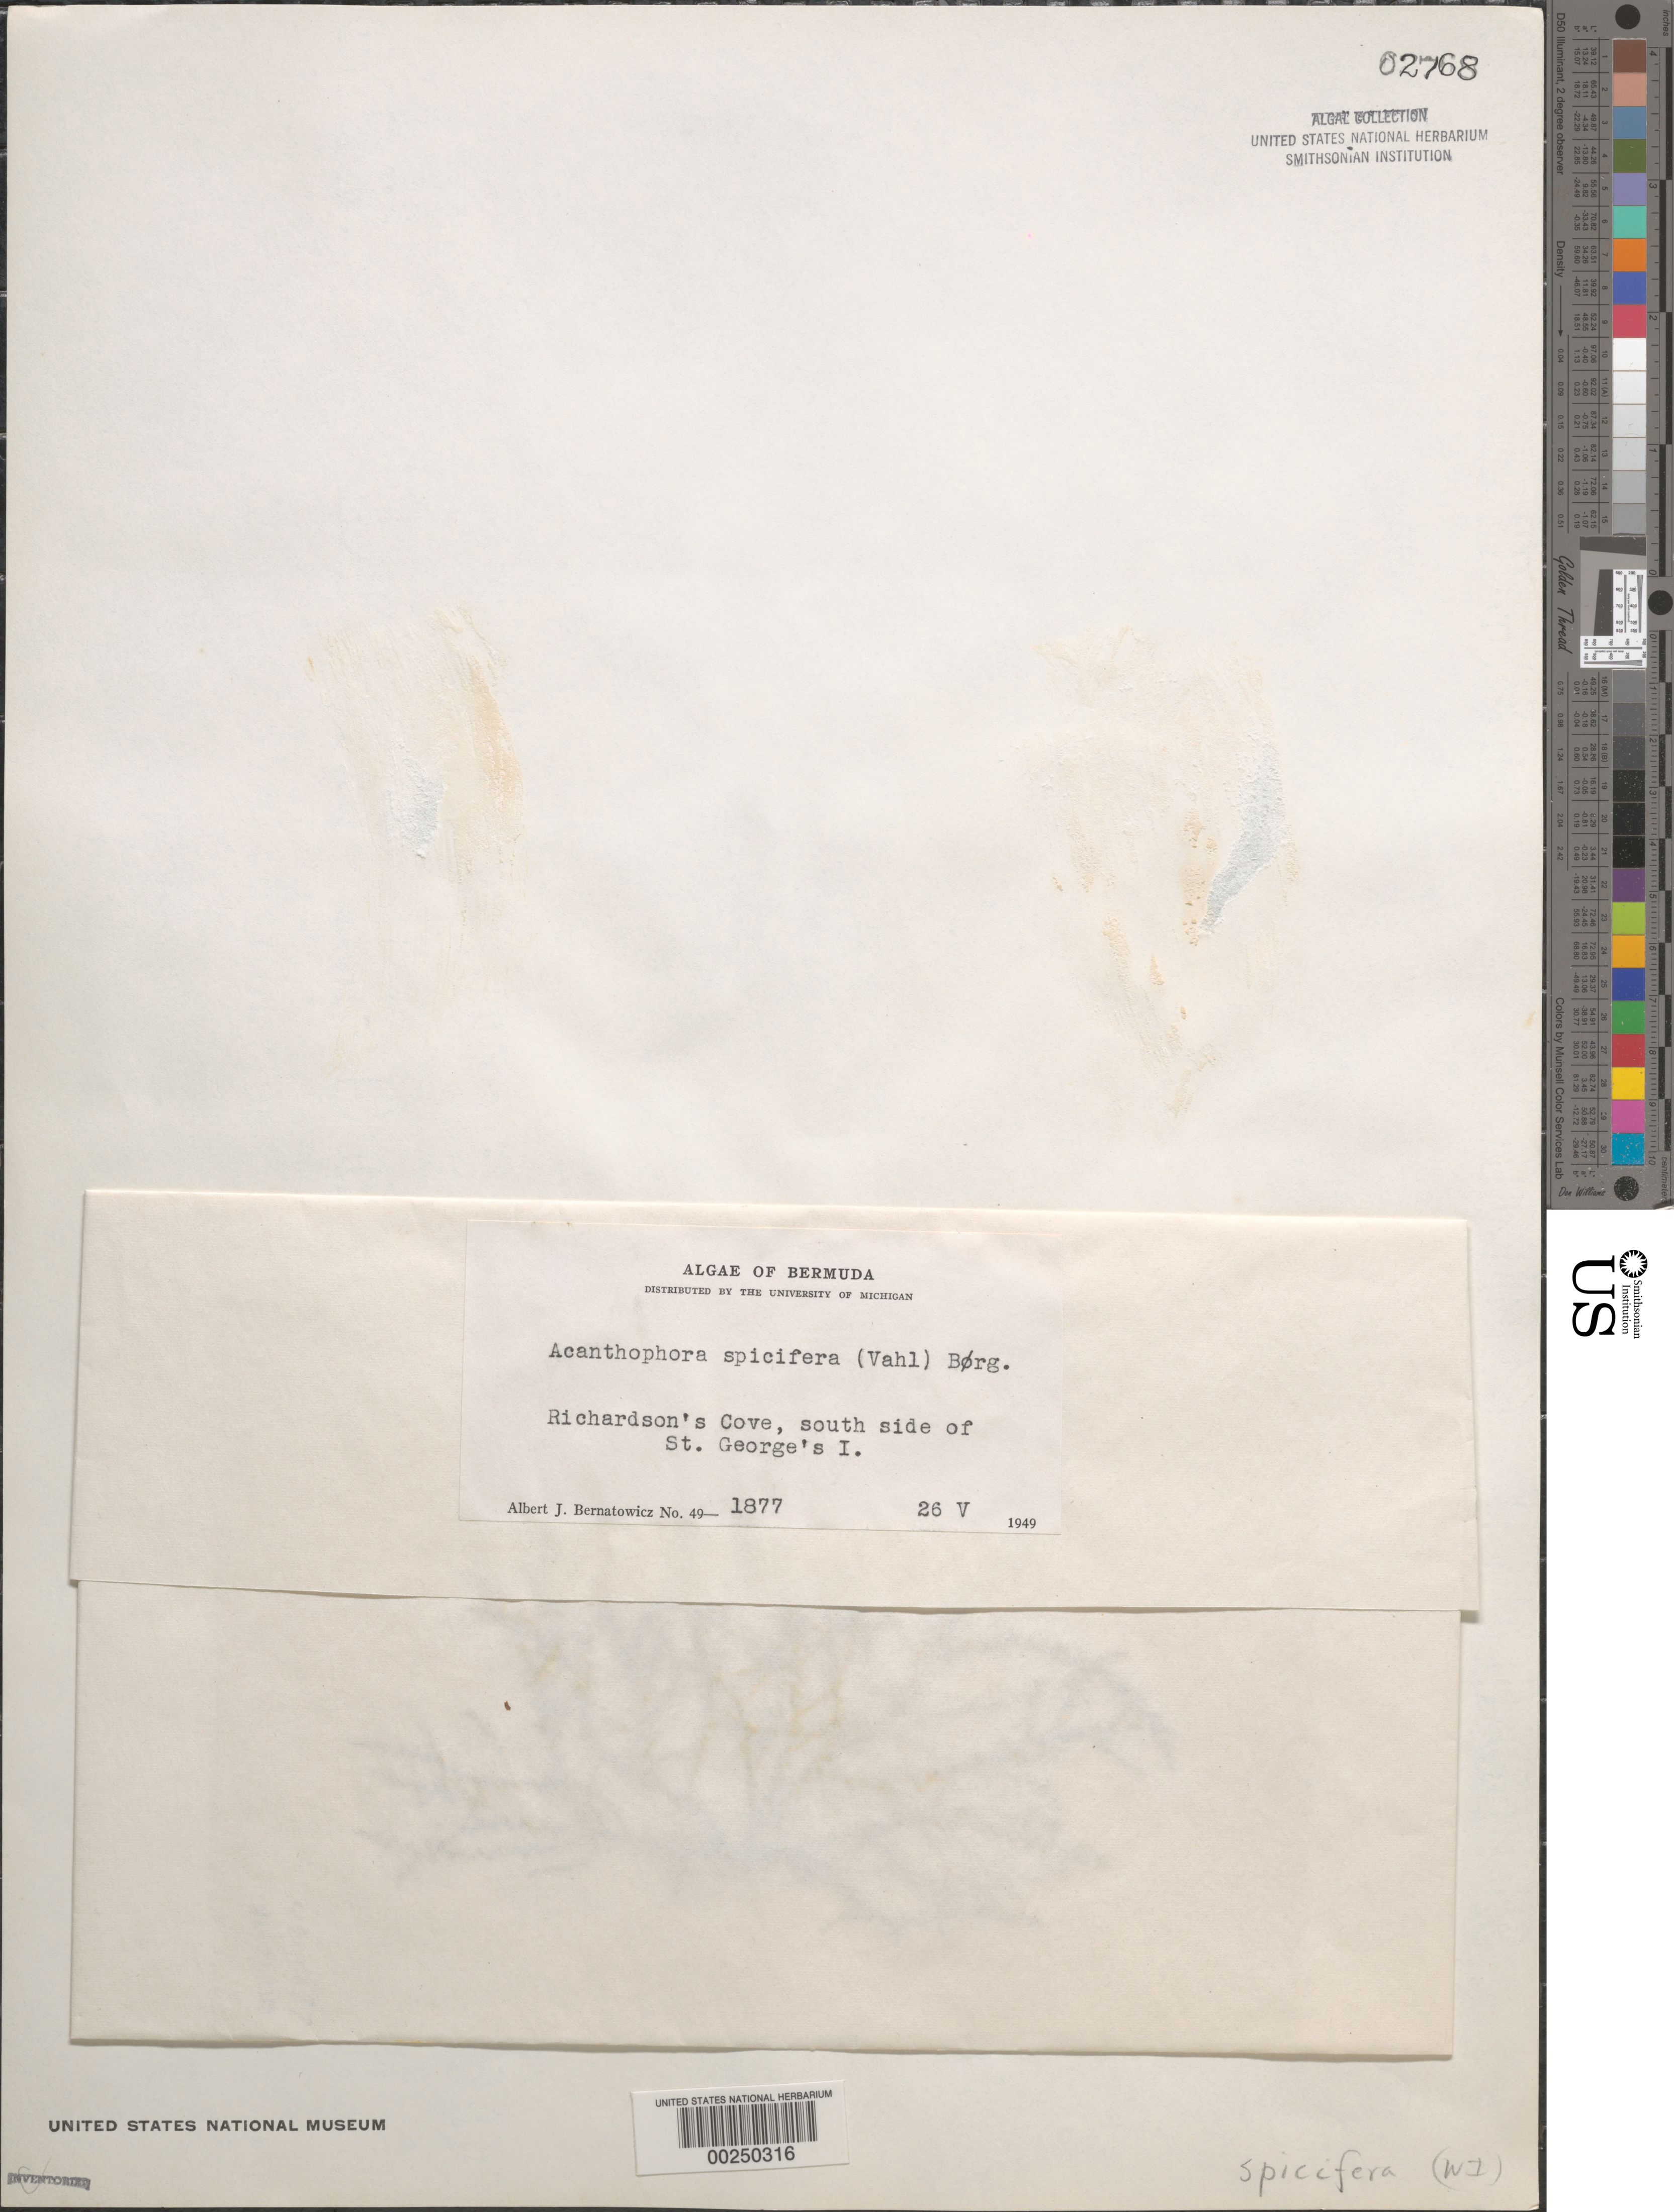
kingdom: Plantae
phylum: Rhodophyta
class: Florideophyceae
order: Ceramiales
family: Rhodomelaceae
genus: Acanthophora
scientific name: Acanthophora spicifera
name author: (Vahl) Børgesen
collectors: A. Bernatowicz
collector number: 49-1877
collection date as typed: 26 May 1949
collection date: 1949-05-26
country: Bermuda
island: St. George's Island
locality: Richardson's Cove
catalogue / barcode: US 2768